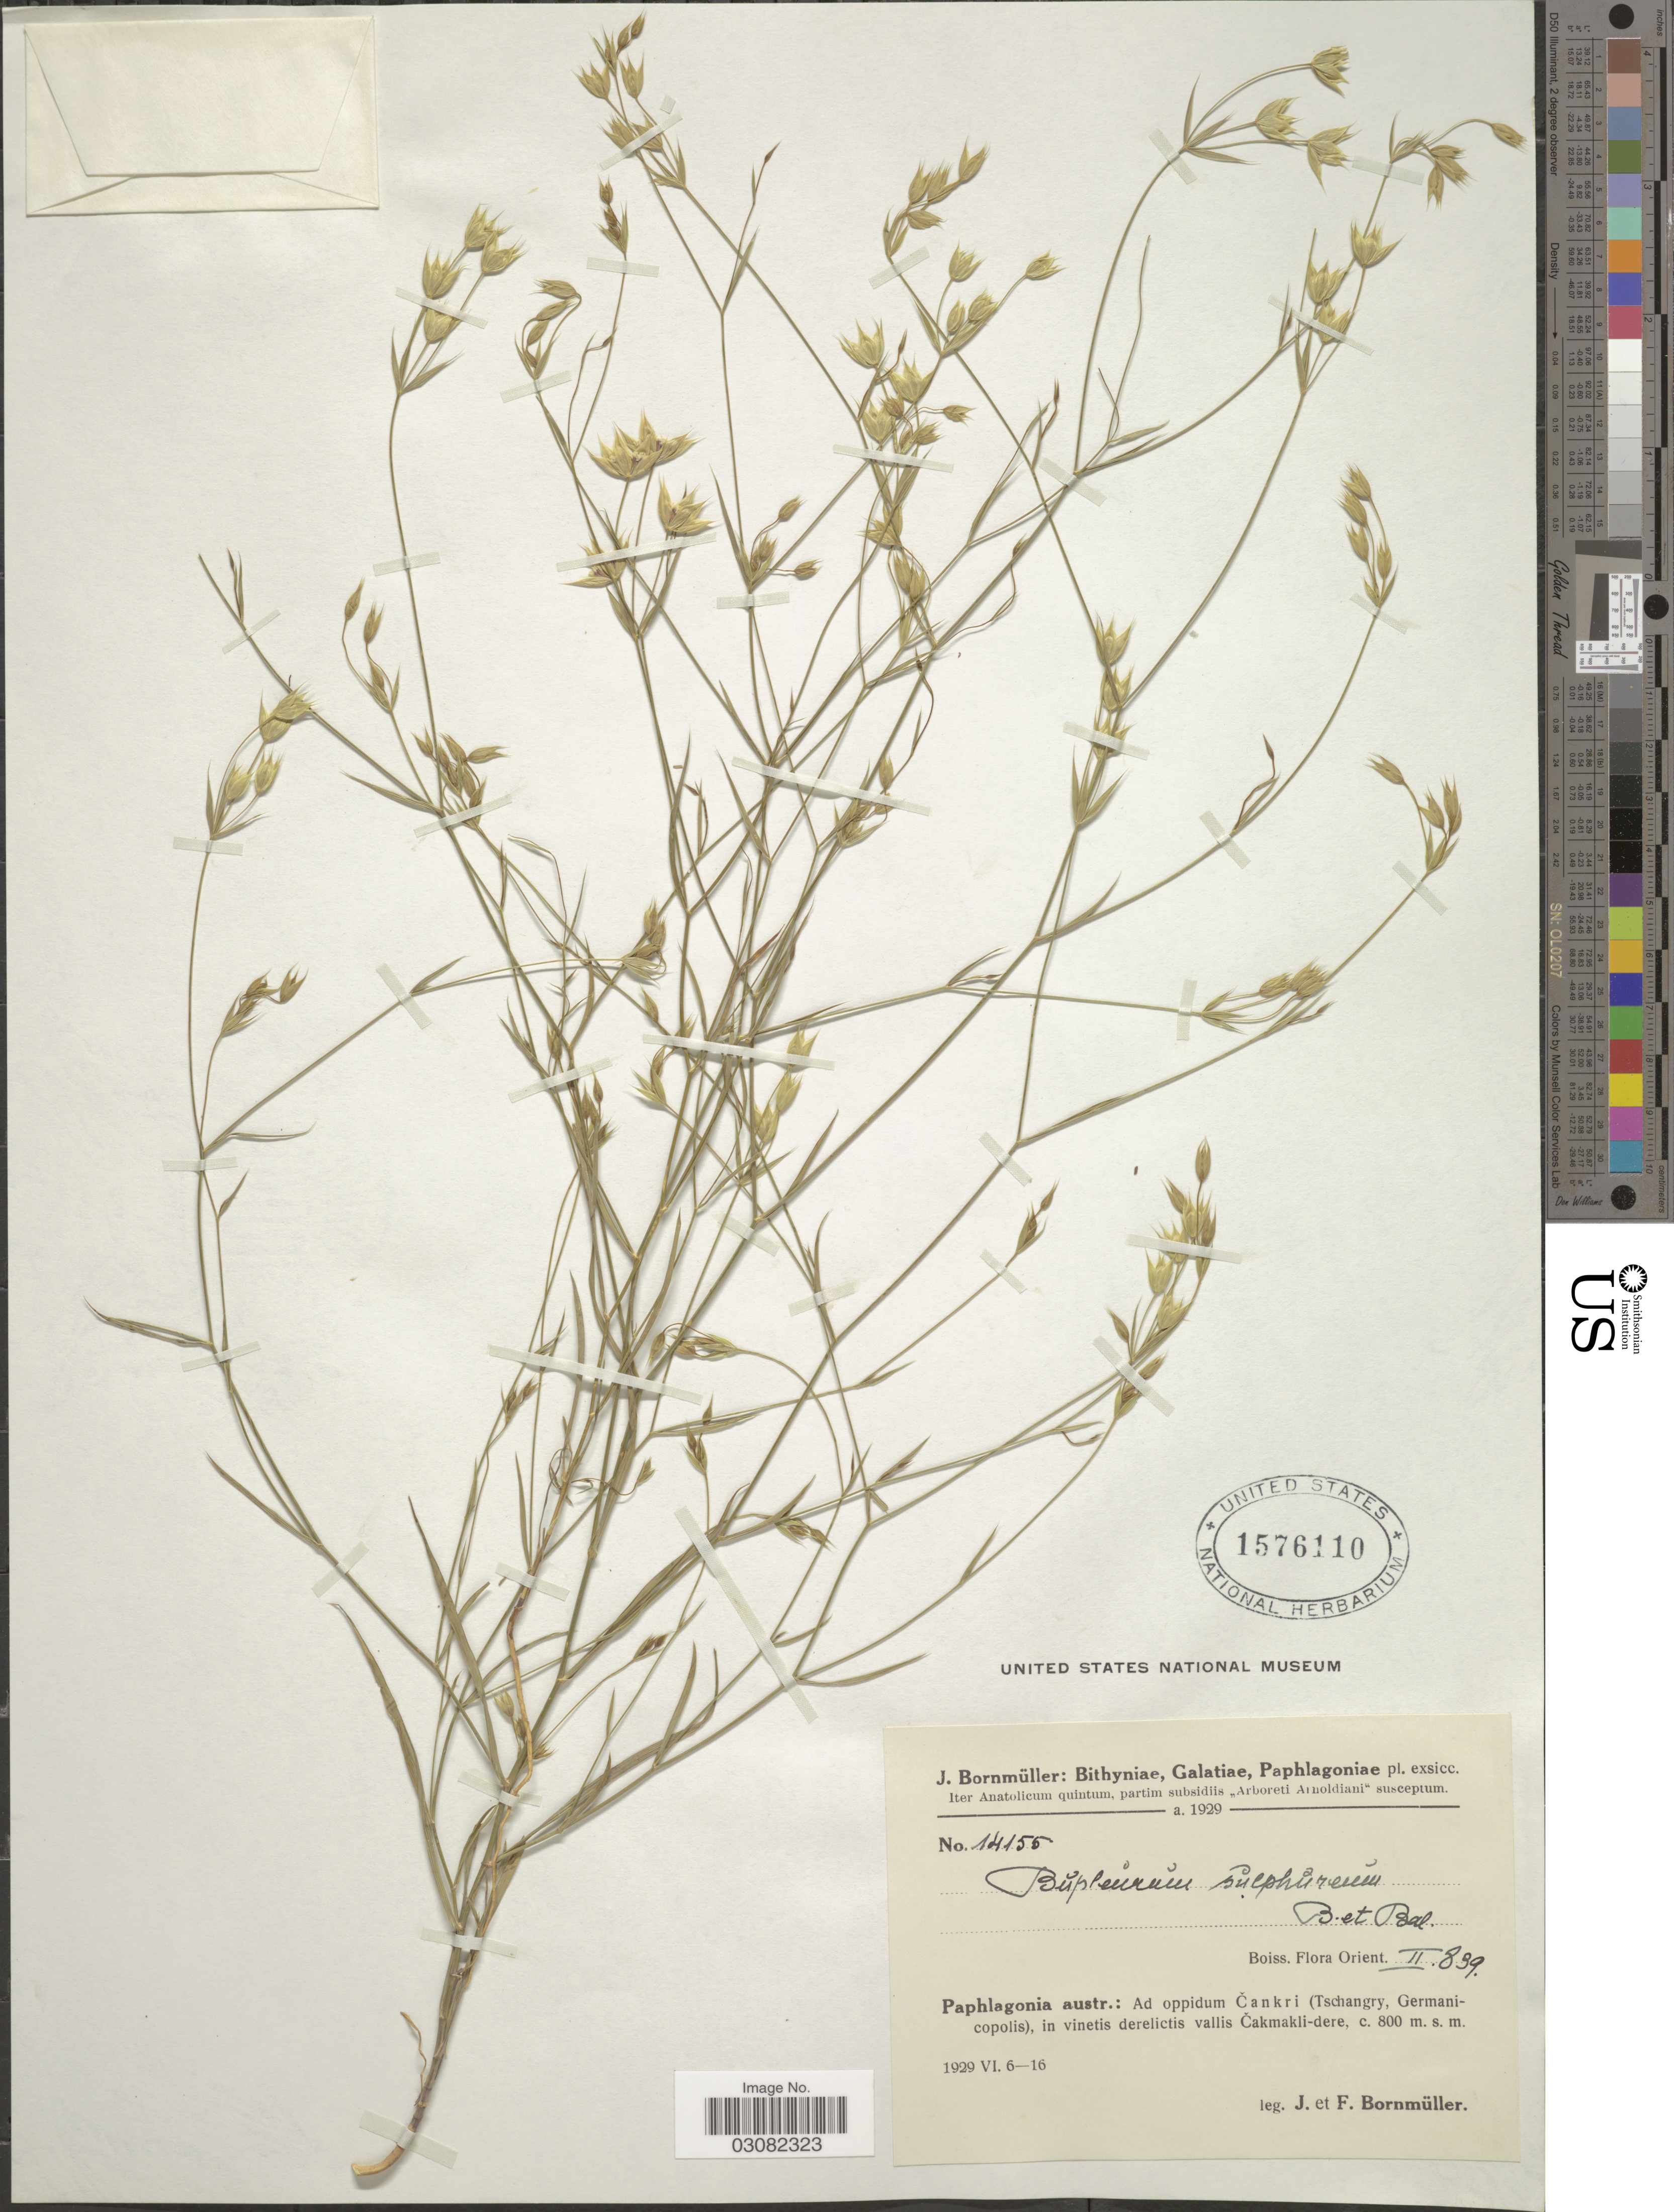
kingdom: Plantae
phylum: Tracheophyta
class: Magnoliopsida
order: Apiales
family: Apiaceae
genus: Bupleurum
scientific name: Bupleurum sulphureum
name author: Boiss. & Balansa in Boiss.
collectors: J. Bornmüller & F. Bornmüller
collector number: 14155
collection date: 1929-06-06/1929-06-16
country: Turkey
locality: Paphlagonia austr.: Ad oppidum Čankri (Tschangry, Germani-copolis), in vinetis derelictis vallis Čakmakli-dere.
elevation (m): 800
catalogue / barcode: US 1576110